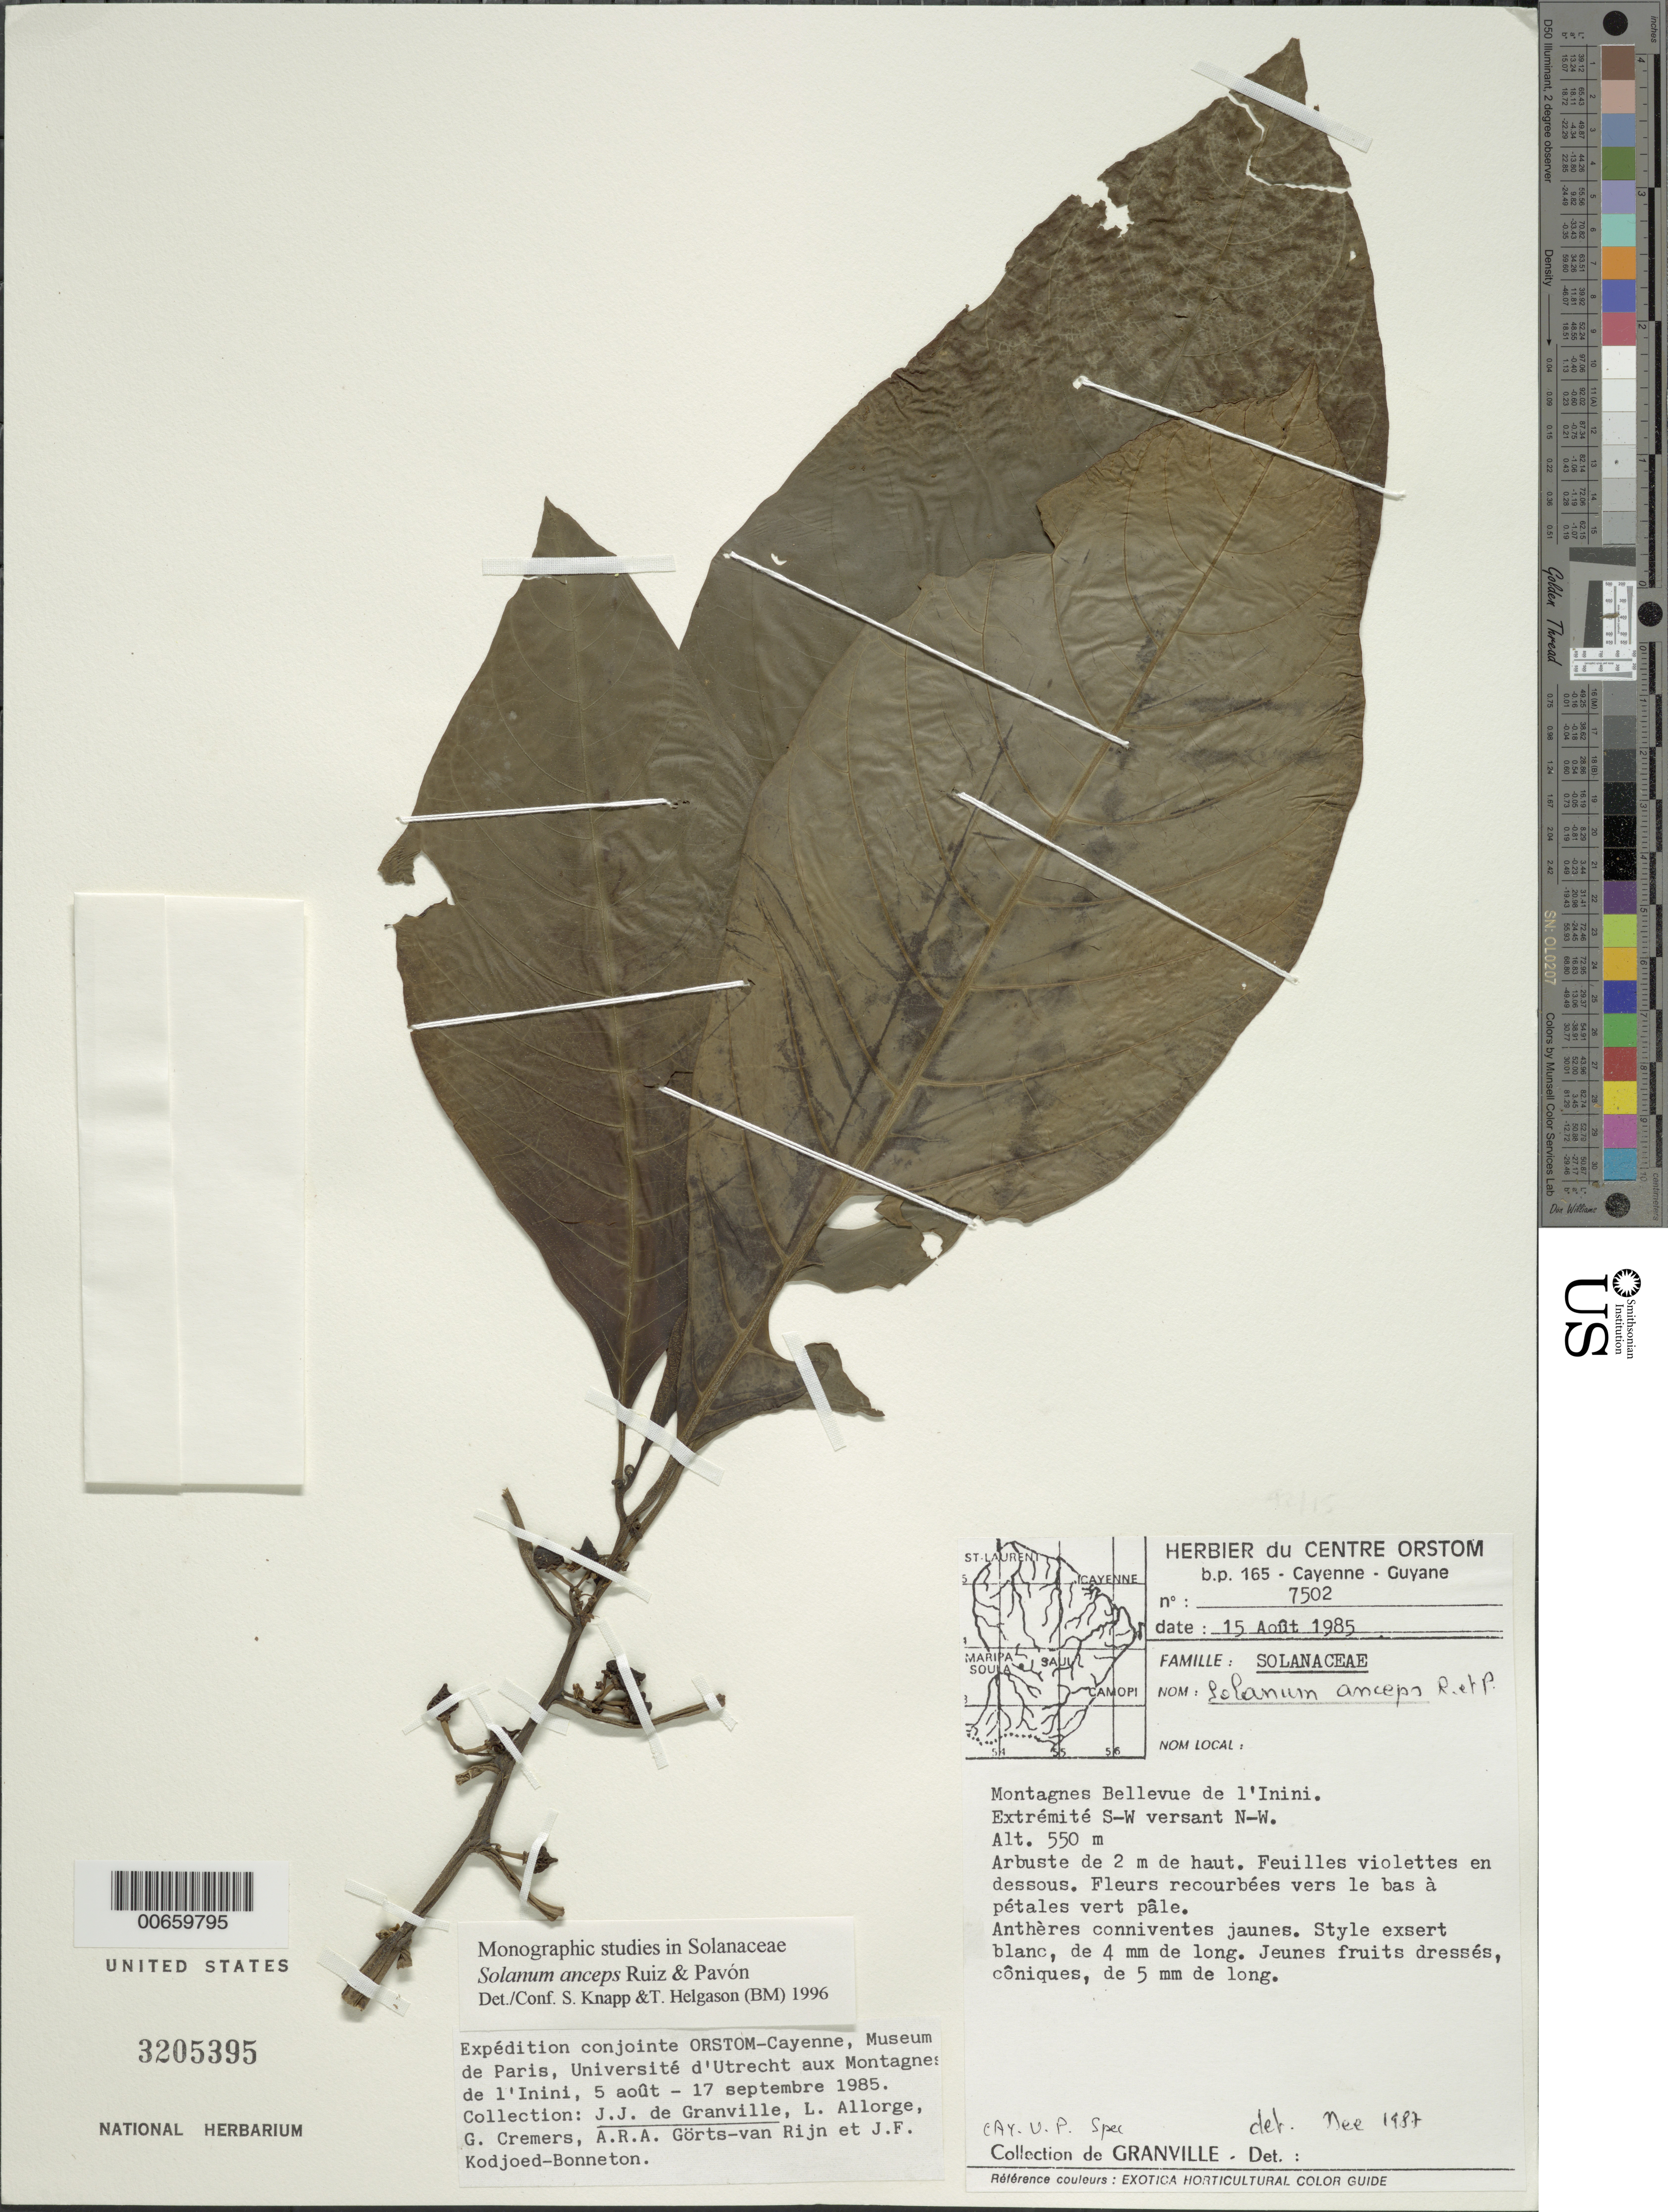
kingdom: Plantae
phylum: Tracheophyta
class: Magnoliopsida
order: Solanales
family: Solanaceae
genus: Solanum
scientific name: Solanum anceps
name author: Ruiz & Pav.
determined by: Knapp, M. S.; Helgason, T.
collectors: J.-J. de Granville, A. .R. A. Görts-van Rijn, J. Kodjoed-Bonneton, L. Allorge & G. Cremers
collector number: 7502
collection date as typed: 8 Aug 1985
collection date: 1985-08-08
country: French Guiana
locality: Montagnes Bellevue de l'Inini, extremite S-W versant N-W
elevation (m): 550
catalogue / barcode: US 3205395